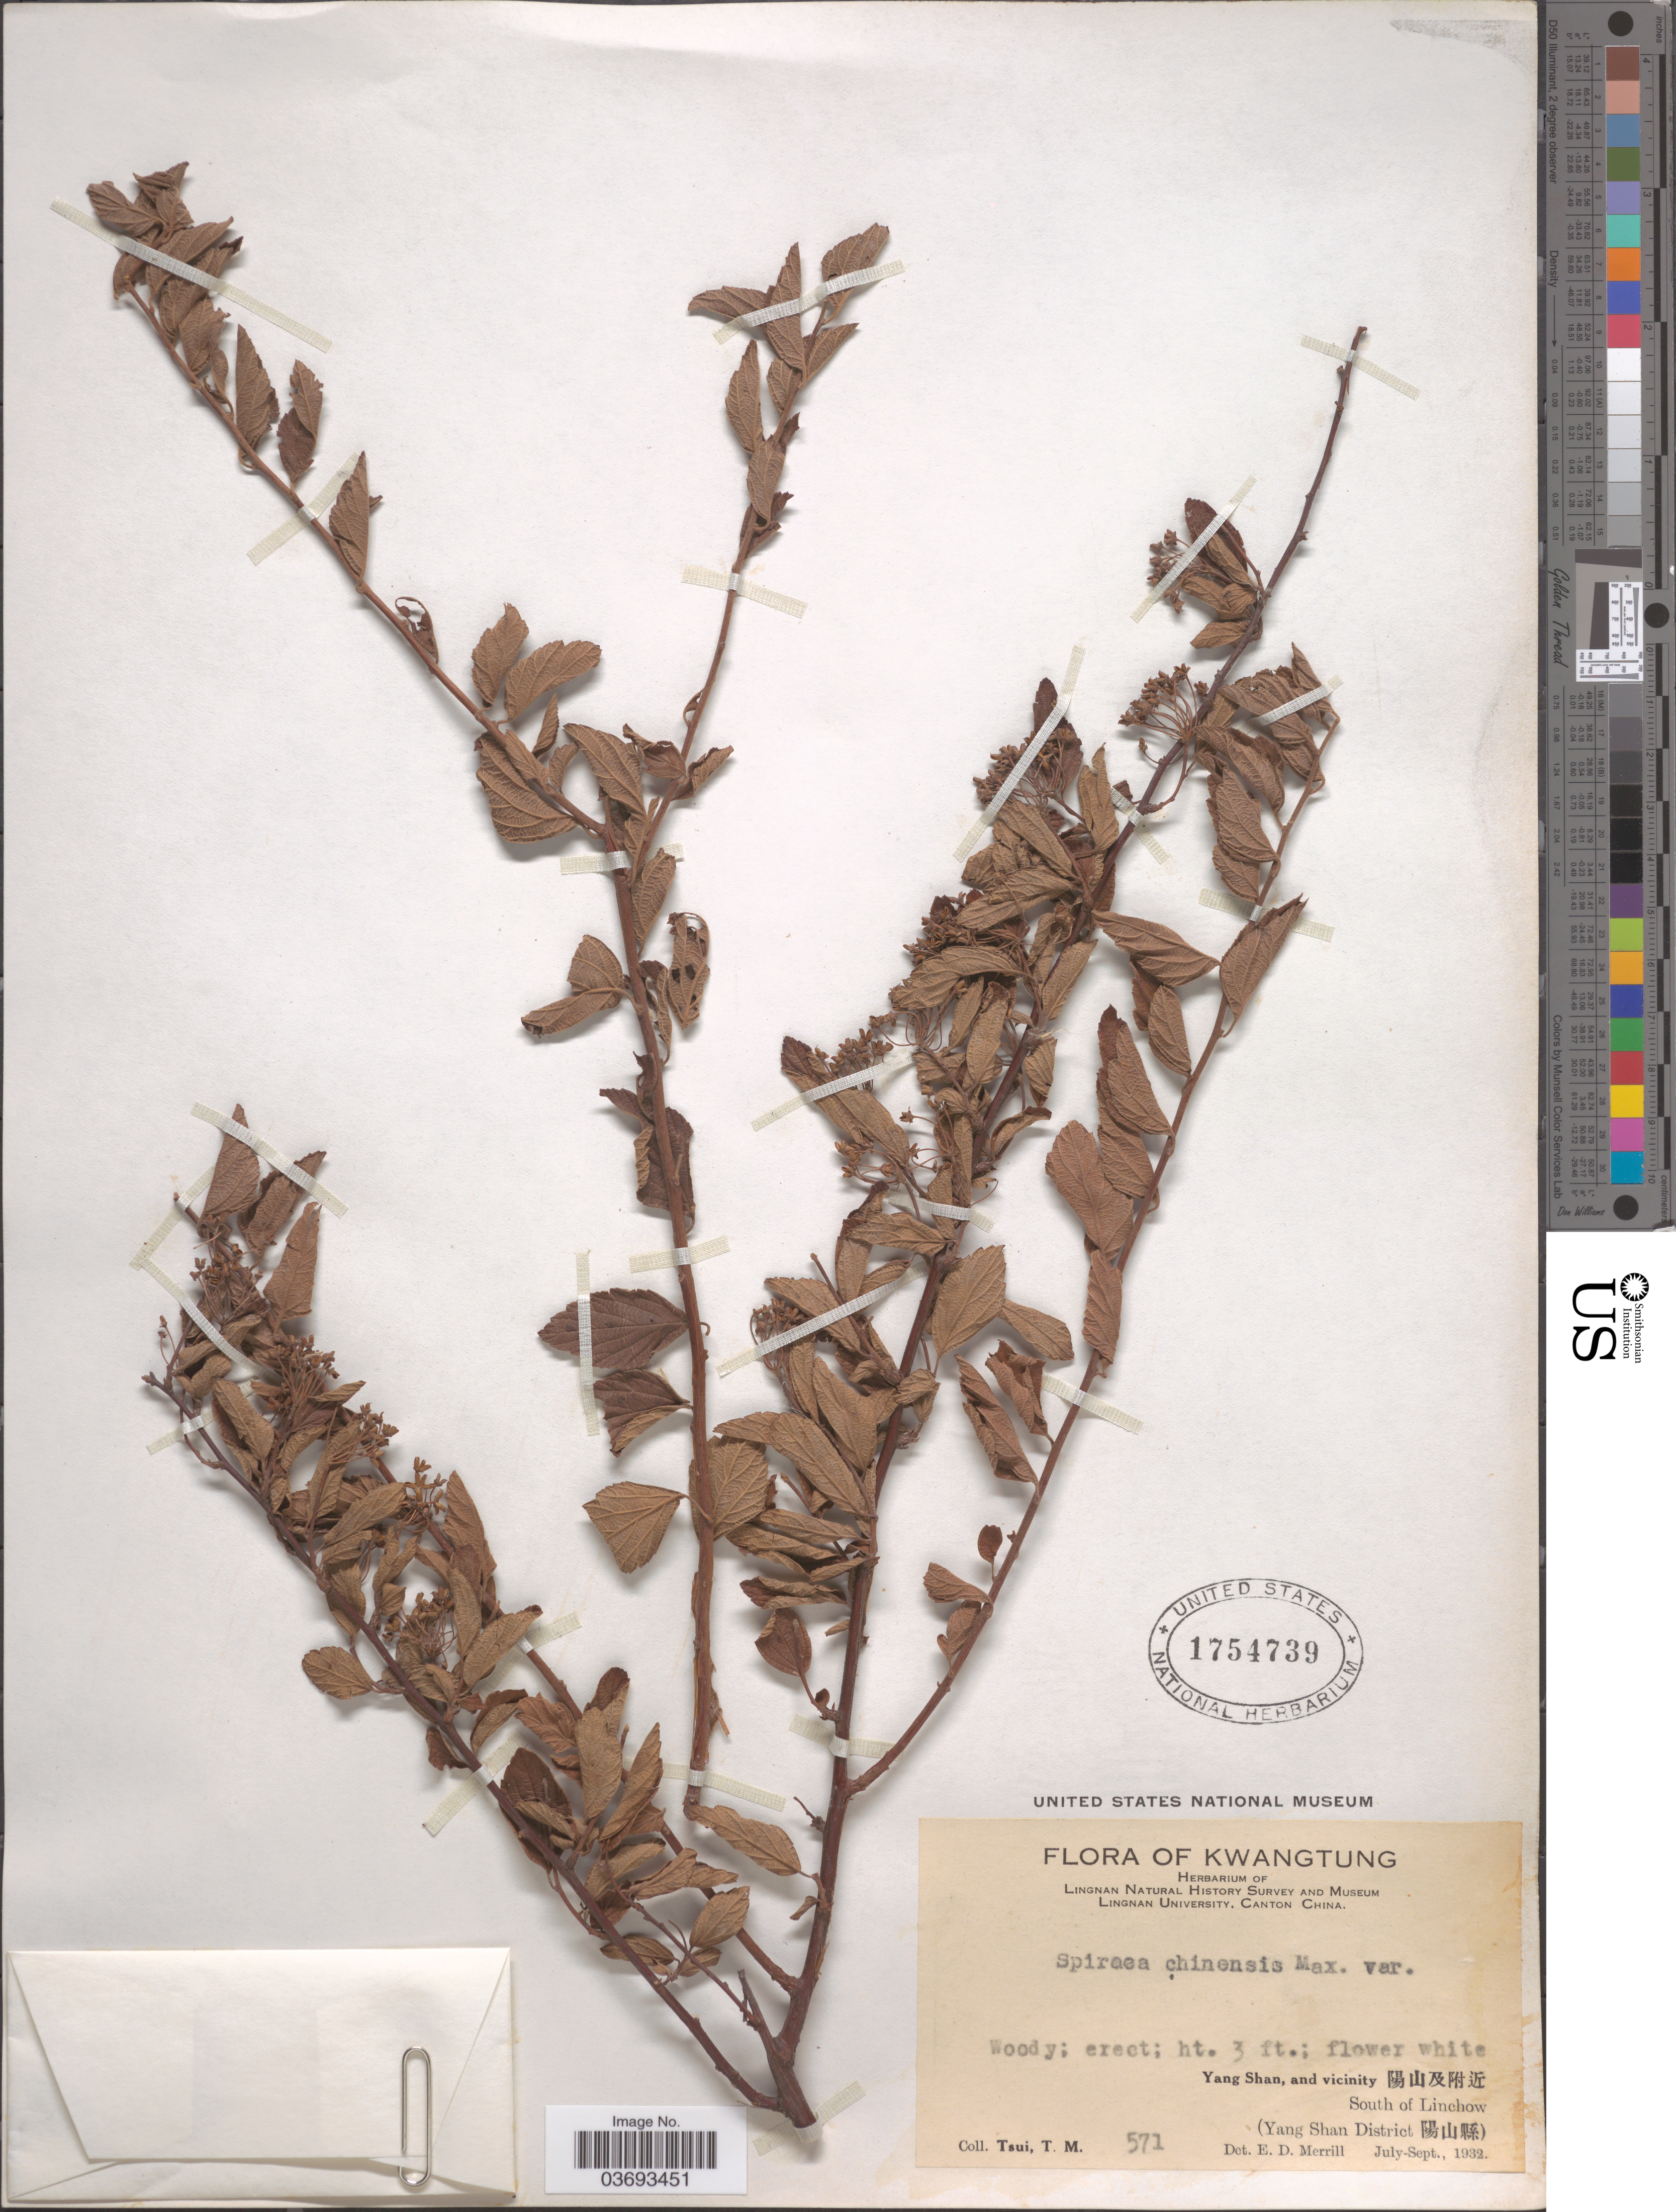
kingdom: Plantae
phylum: Tracheophyta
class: Magnoliopsida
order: Rosales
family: Rosaceae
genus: Spiraea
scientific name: Spiraea chinensis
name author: Maxim.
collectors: T. Tsui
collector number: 571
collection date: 1932-07/1932-09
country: China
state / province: Guangdong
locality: Kwangtung. Yang Shan, and vicinity X. South of Linchow (Yang Shan District X).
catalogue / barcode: US 1754739